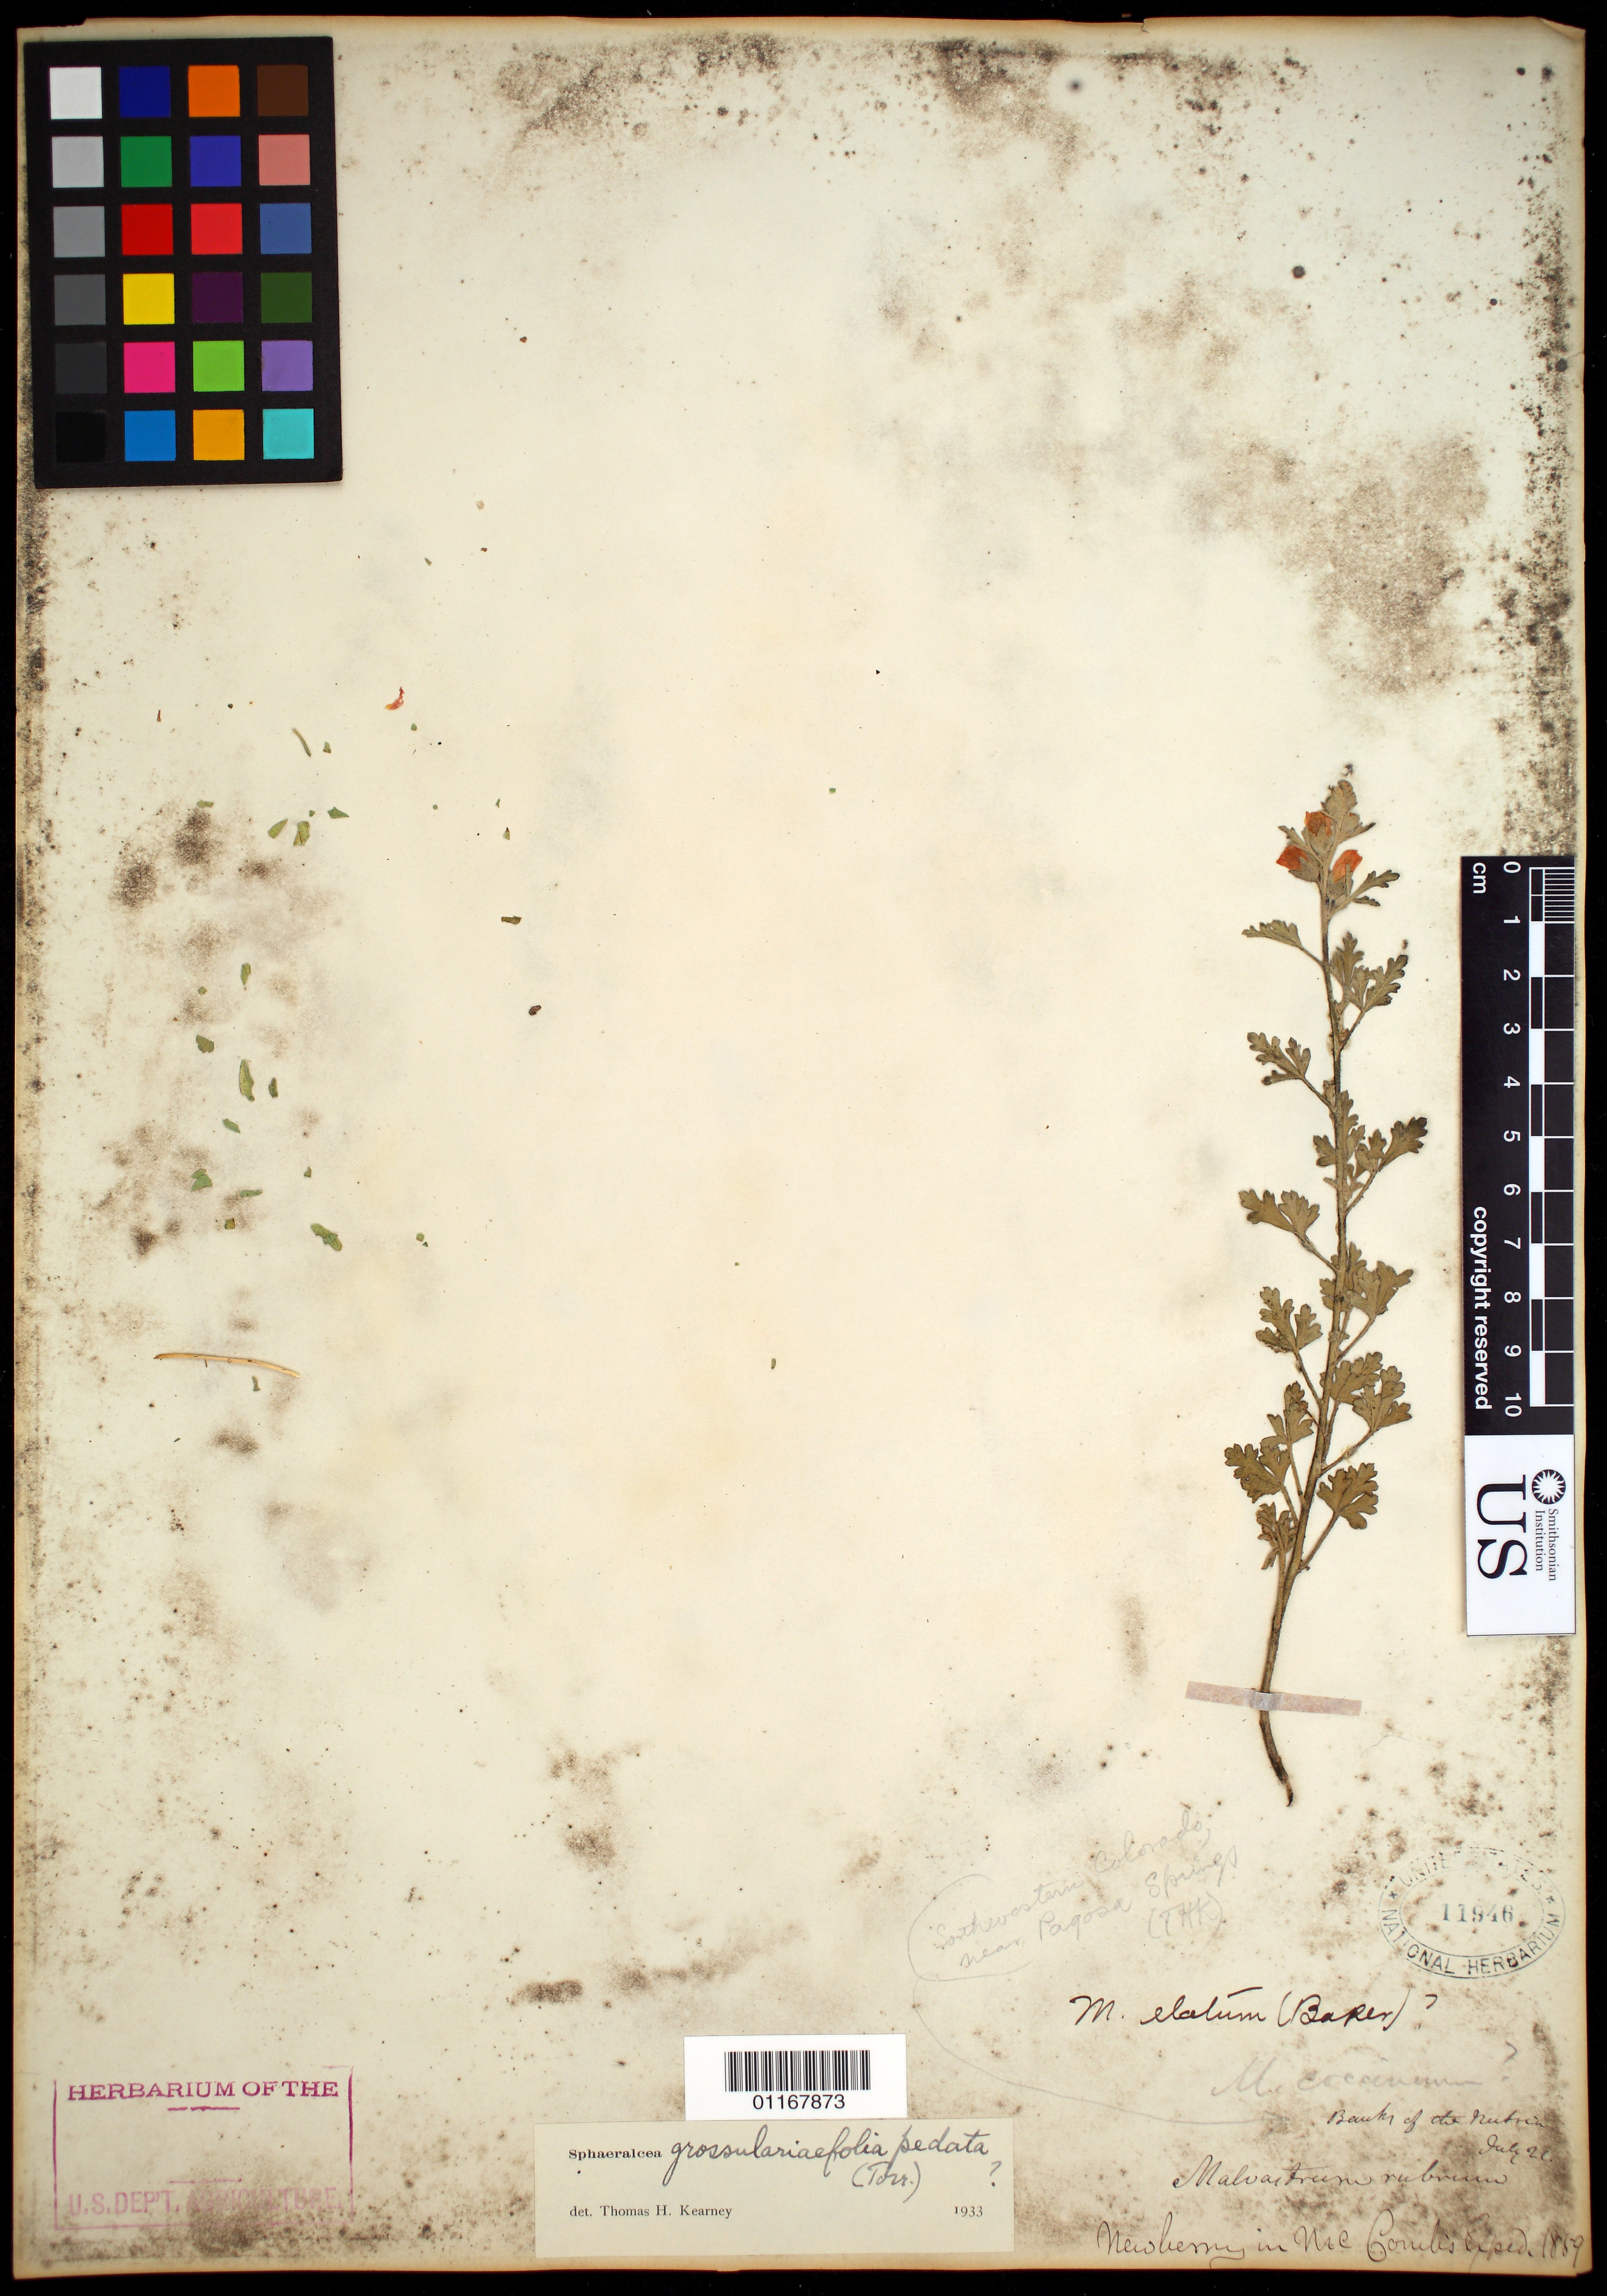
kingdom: Plantae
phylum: Tracheophyta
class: Magnoliopsida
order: Malvales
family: Malvaceae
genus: Sphaeralcea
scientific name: Sphaeralcea grossulariifolia var. pedata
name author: (Torr. & A. Gray) Kearney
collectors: J. S. Newberry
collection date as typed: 1859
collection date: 1859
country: United States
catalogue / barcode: US 11946